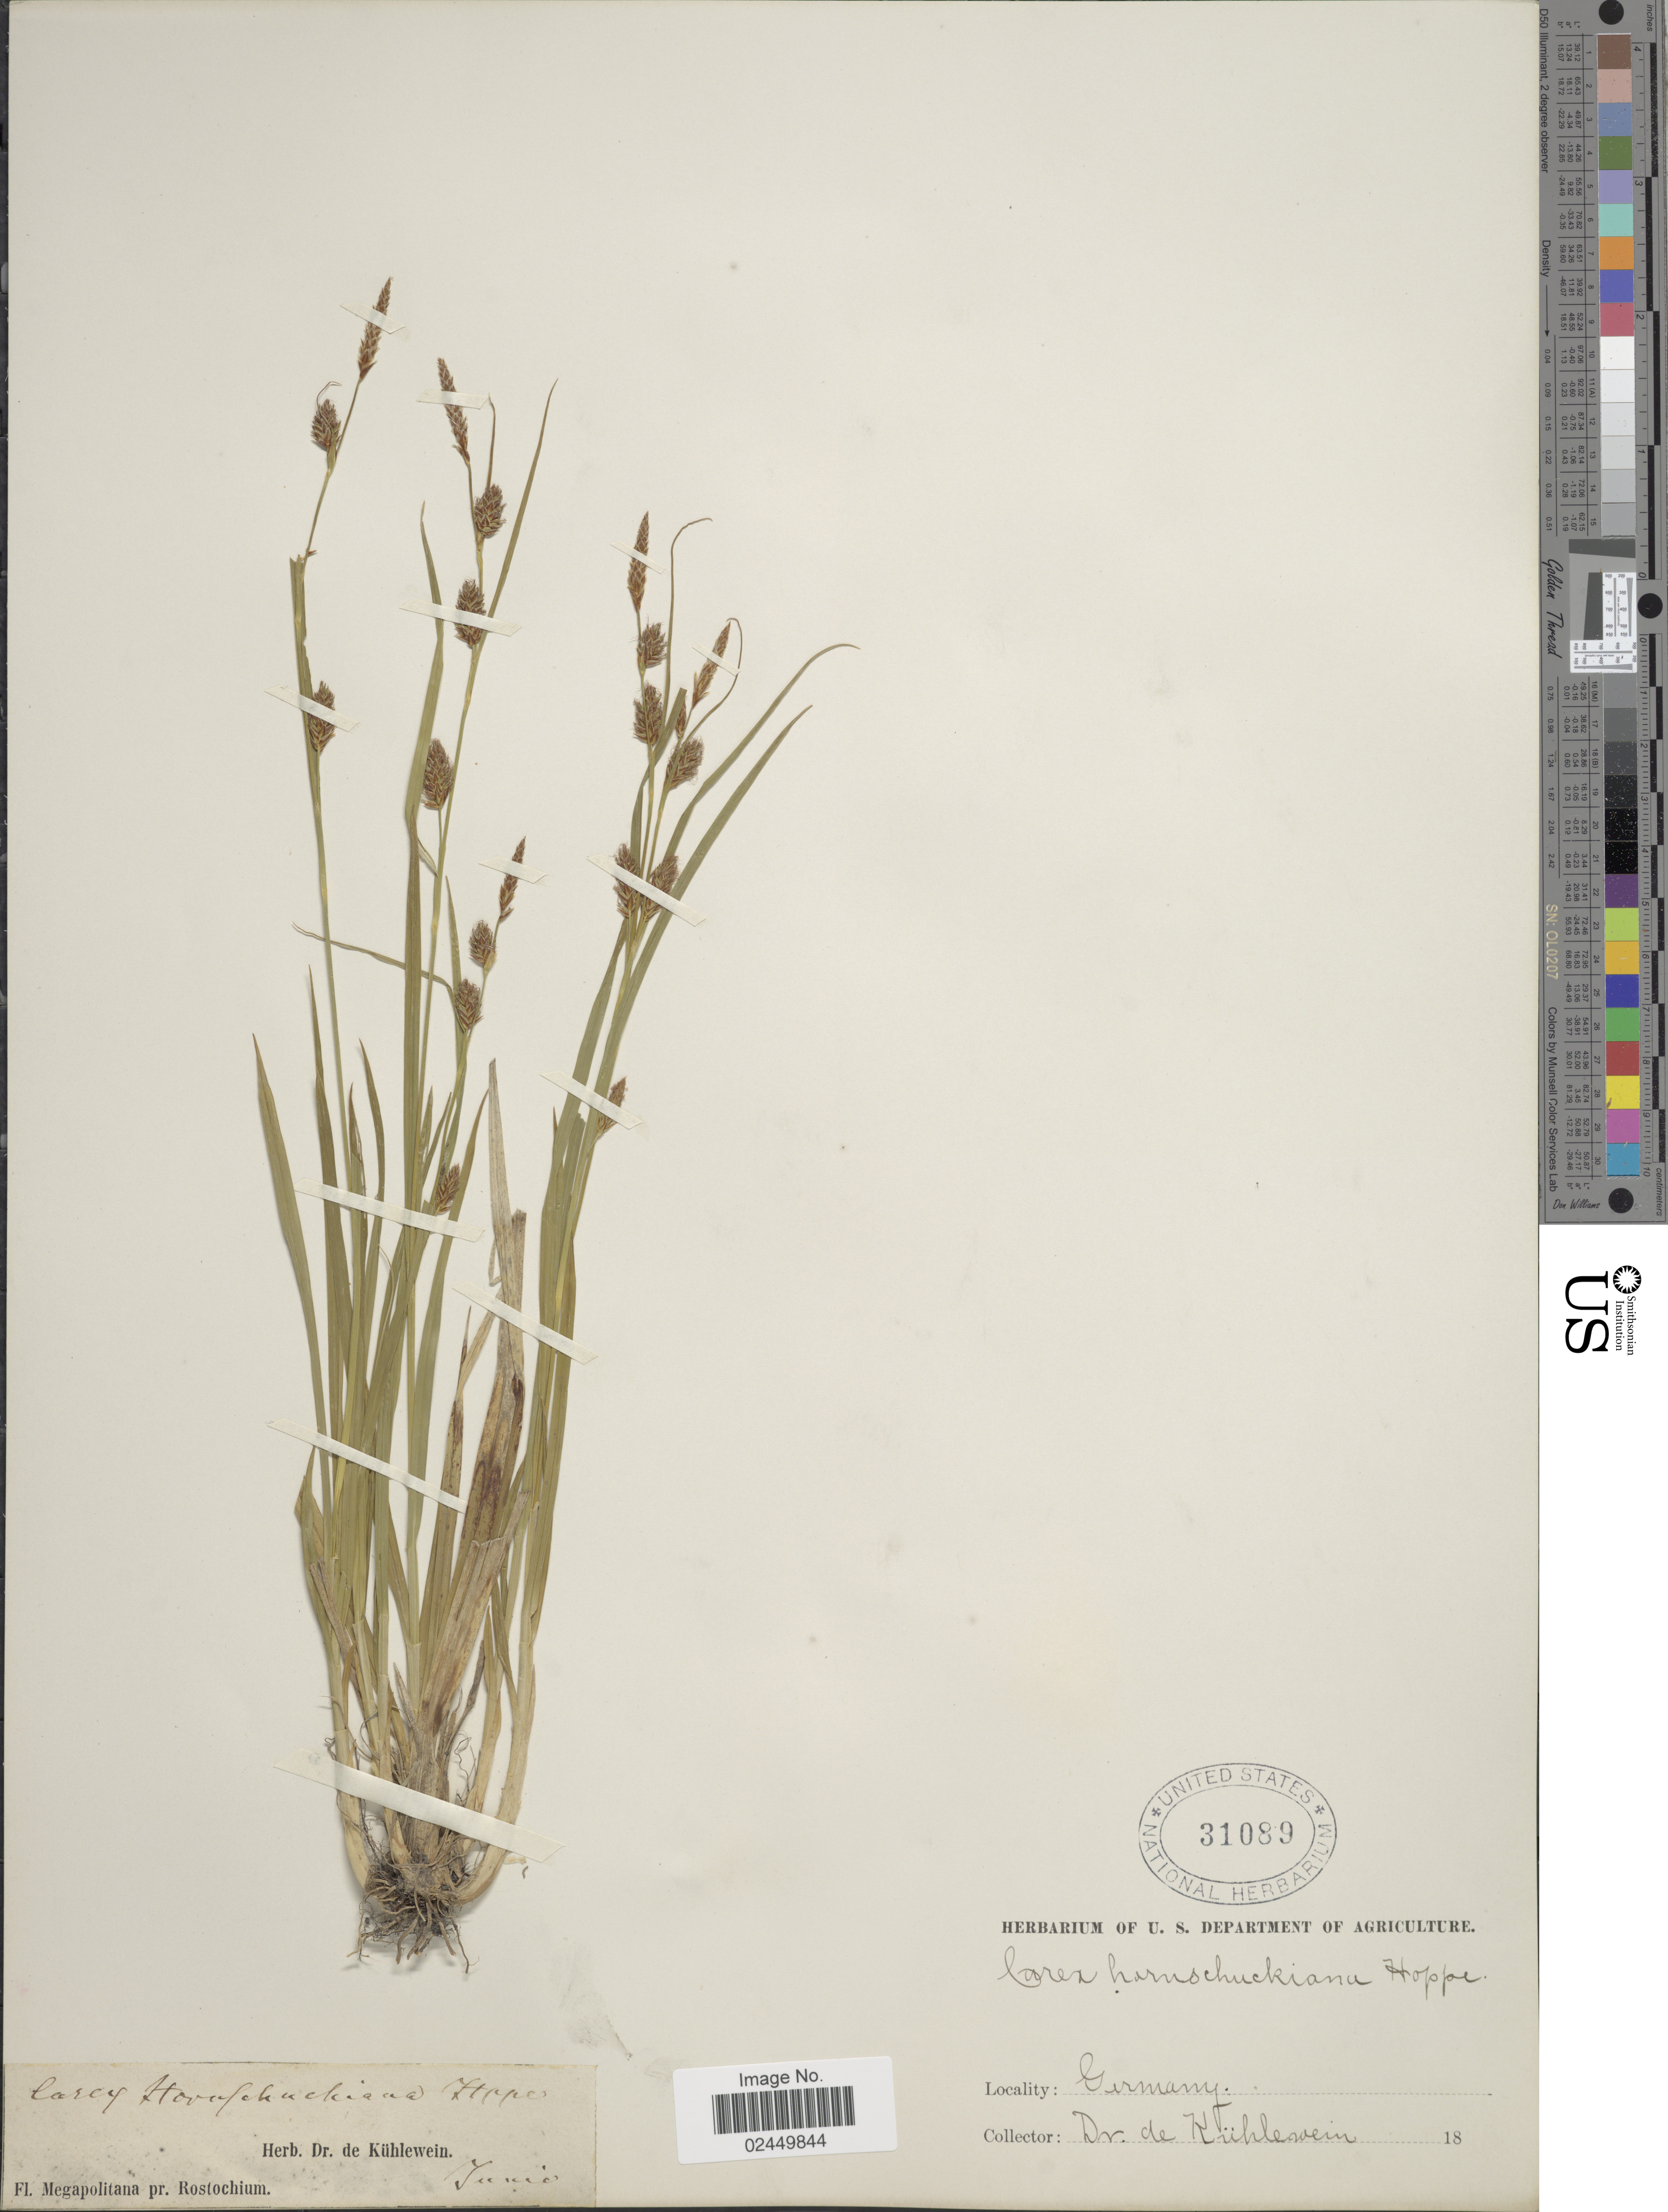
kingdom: Plantae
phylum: Tracheophyta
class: Liliopsida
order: Poales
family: Cyperaceae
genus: Carex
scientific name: Carex hostiana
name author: DC.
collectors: ex herb. Dr. Kühlewein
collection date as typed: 18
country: Germany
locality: Megapolitana pr. Rostochium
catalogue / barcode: US 31089